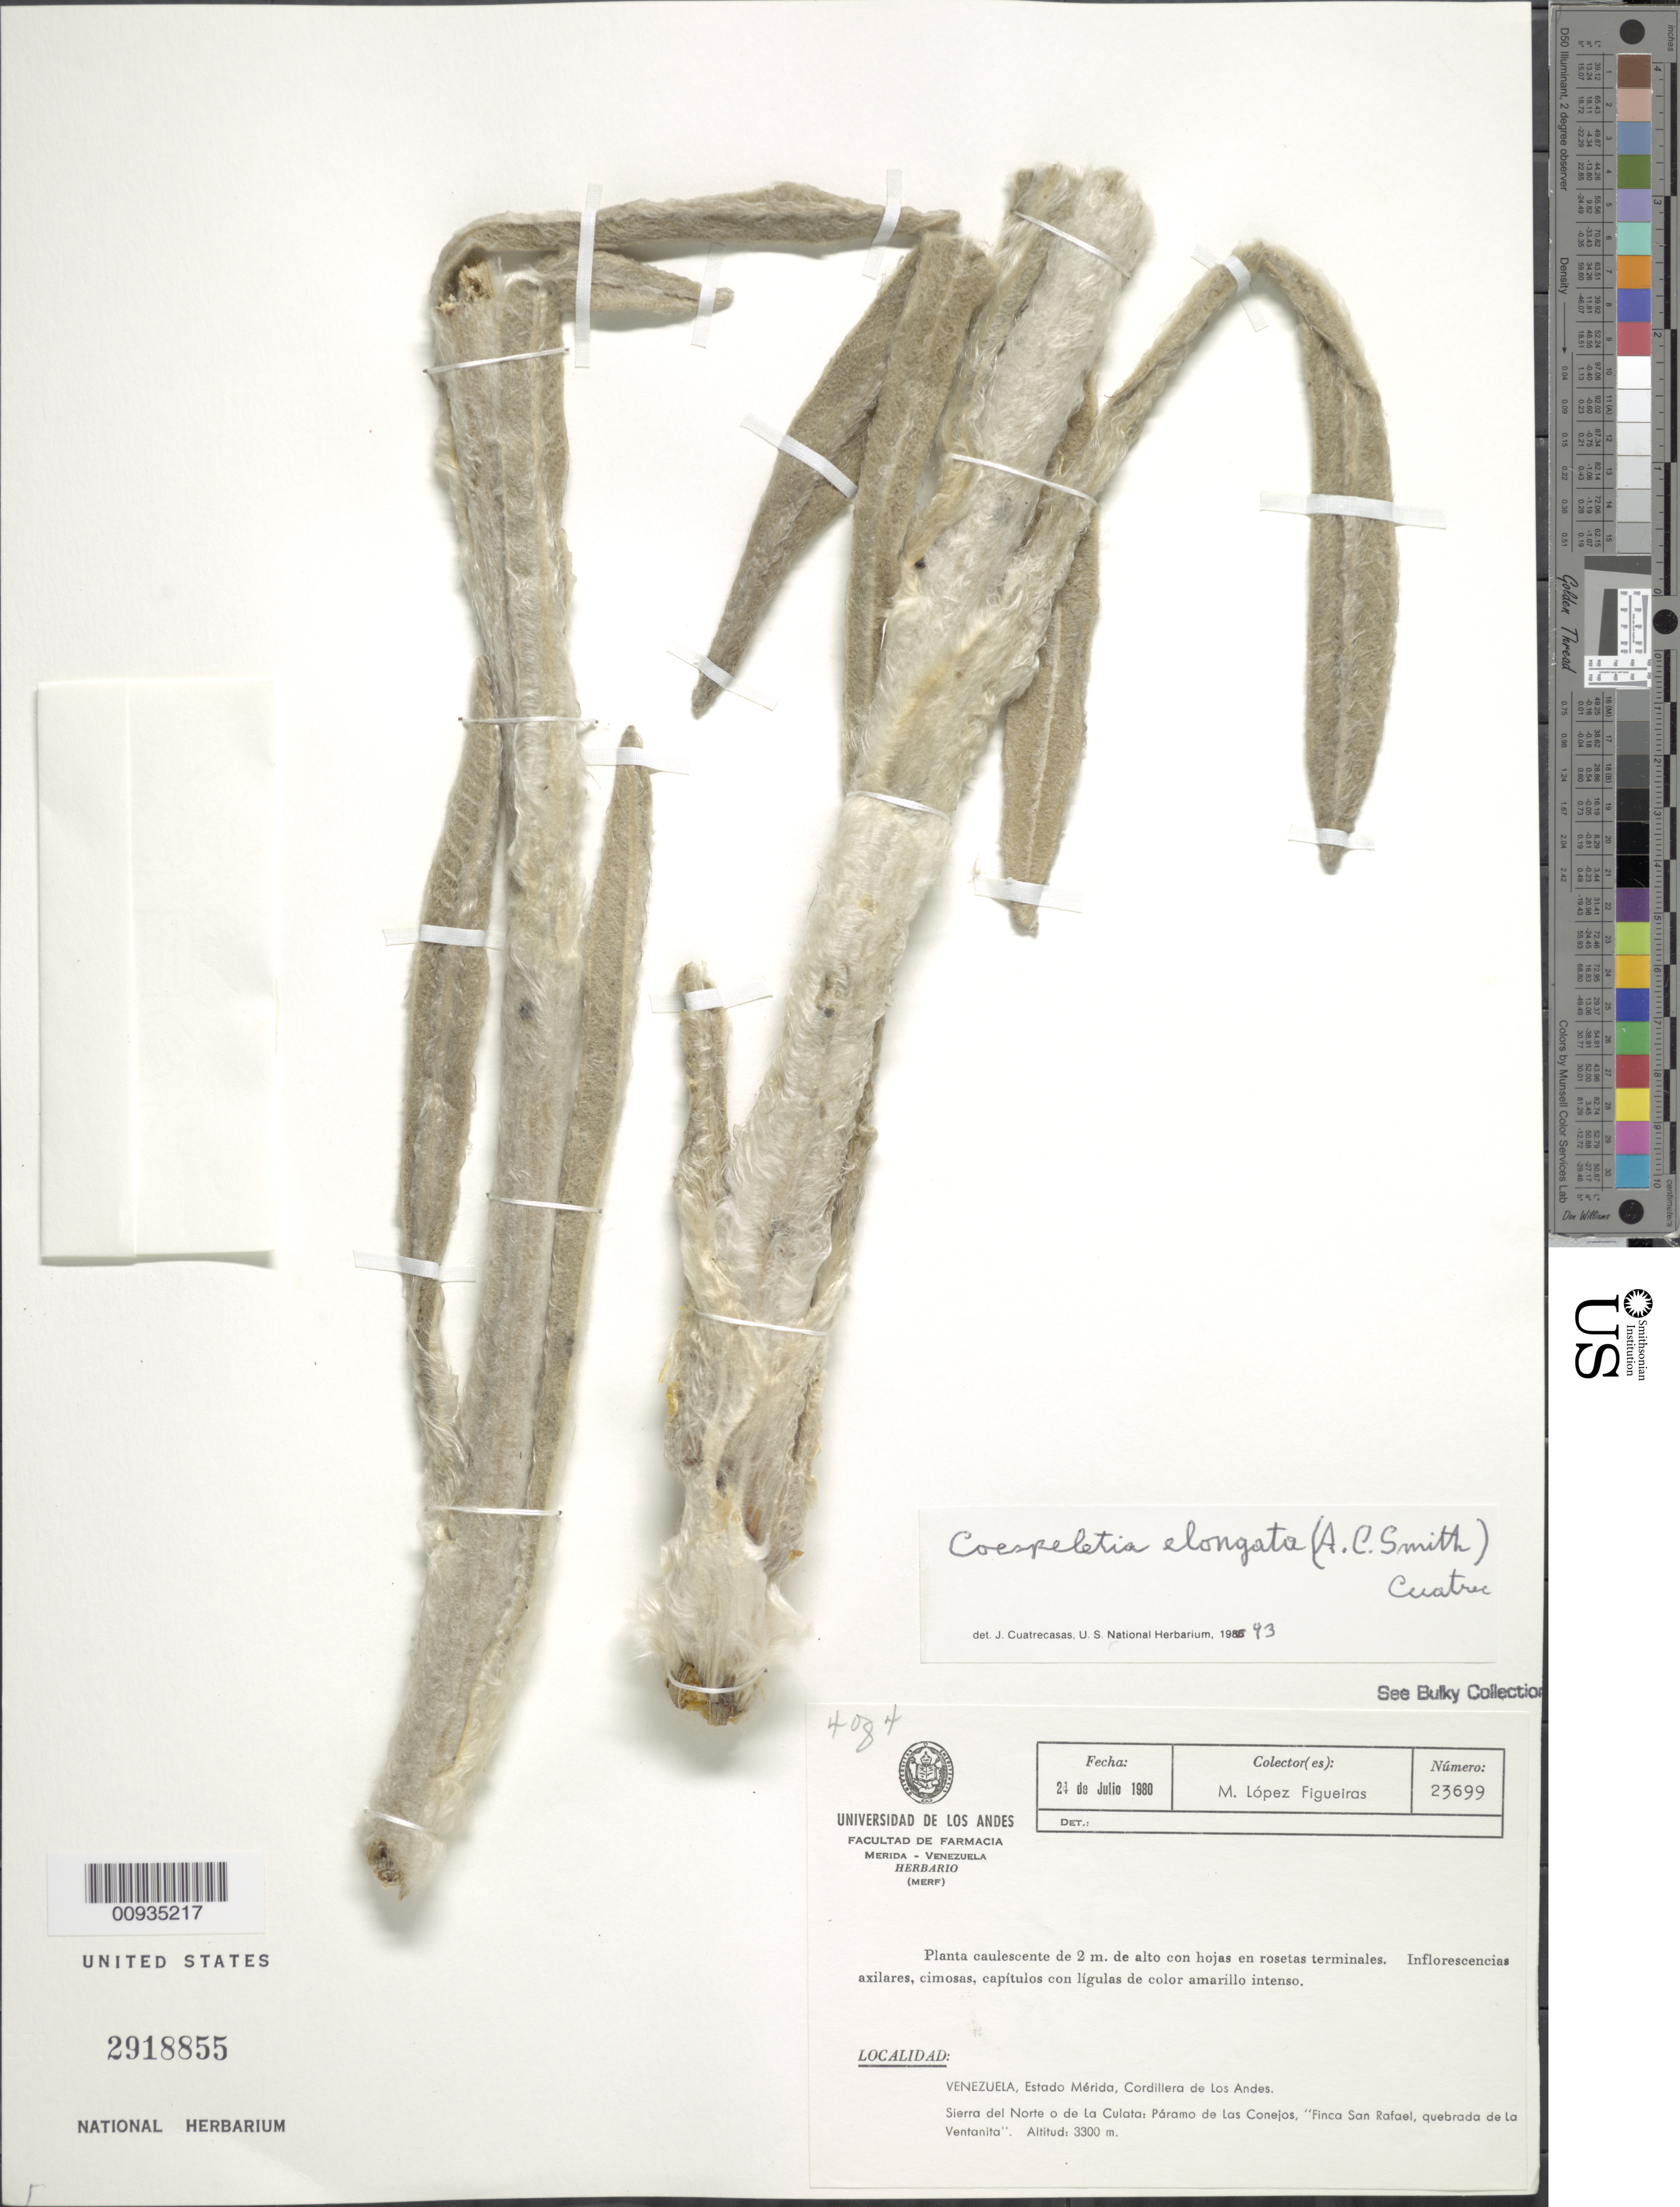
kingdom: Plantae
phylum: Tracheophyta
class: Magnoliopsida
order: Asterales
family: Asteraceae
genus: Coespeletia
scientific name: Coespeletia elongata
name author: (A.C. Sm.) Cuatrec.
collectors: M. López Figueiras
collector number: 23699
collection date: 1980-07-24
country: Venezuela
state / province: Mérida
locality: Cordillera de Los Andes. Sierra del Norte o de La Culata: Paramo de Las Conejos, "Finca San Rafael, quebrada de la Ventanita"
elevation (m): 3300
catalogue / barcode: US 2918855